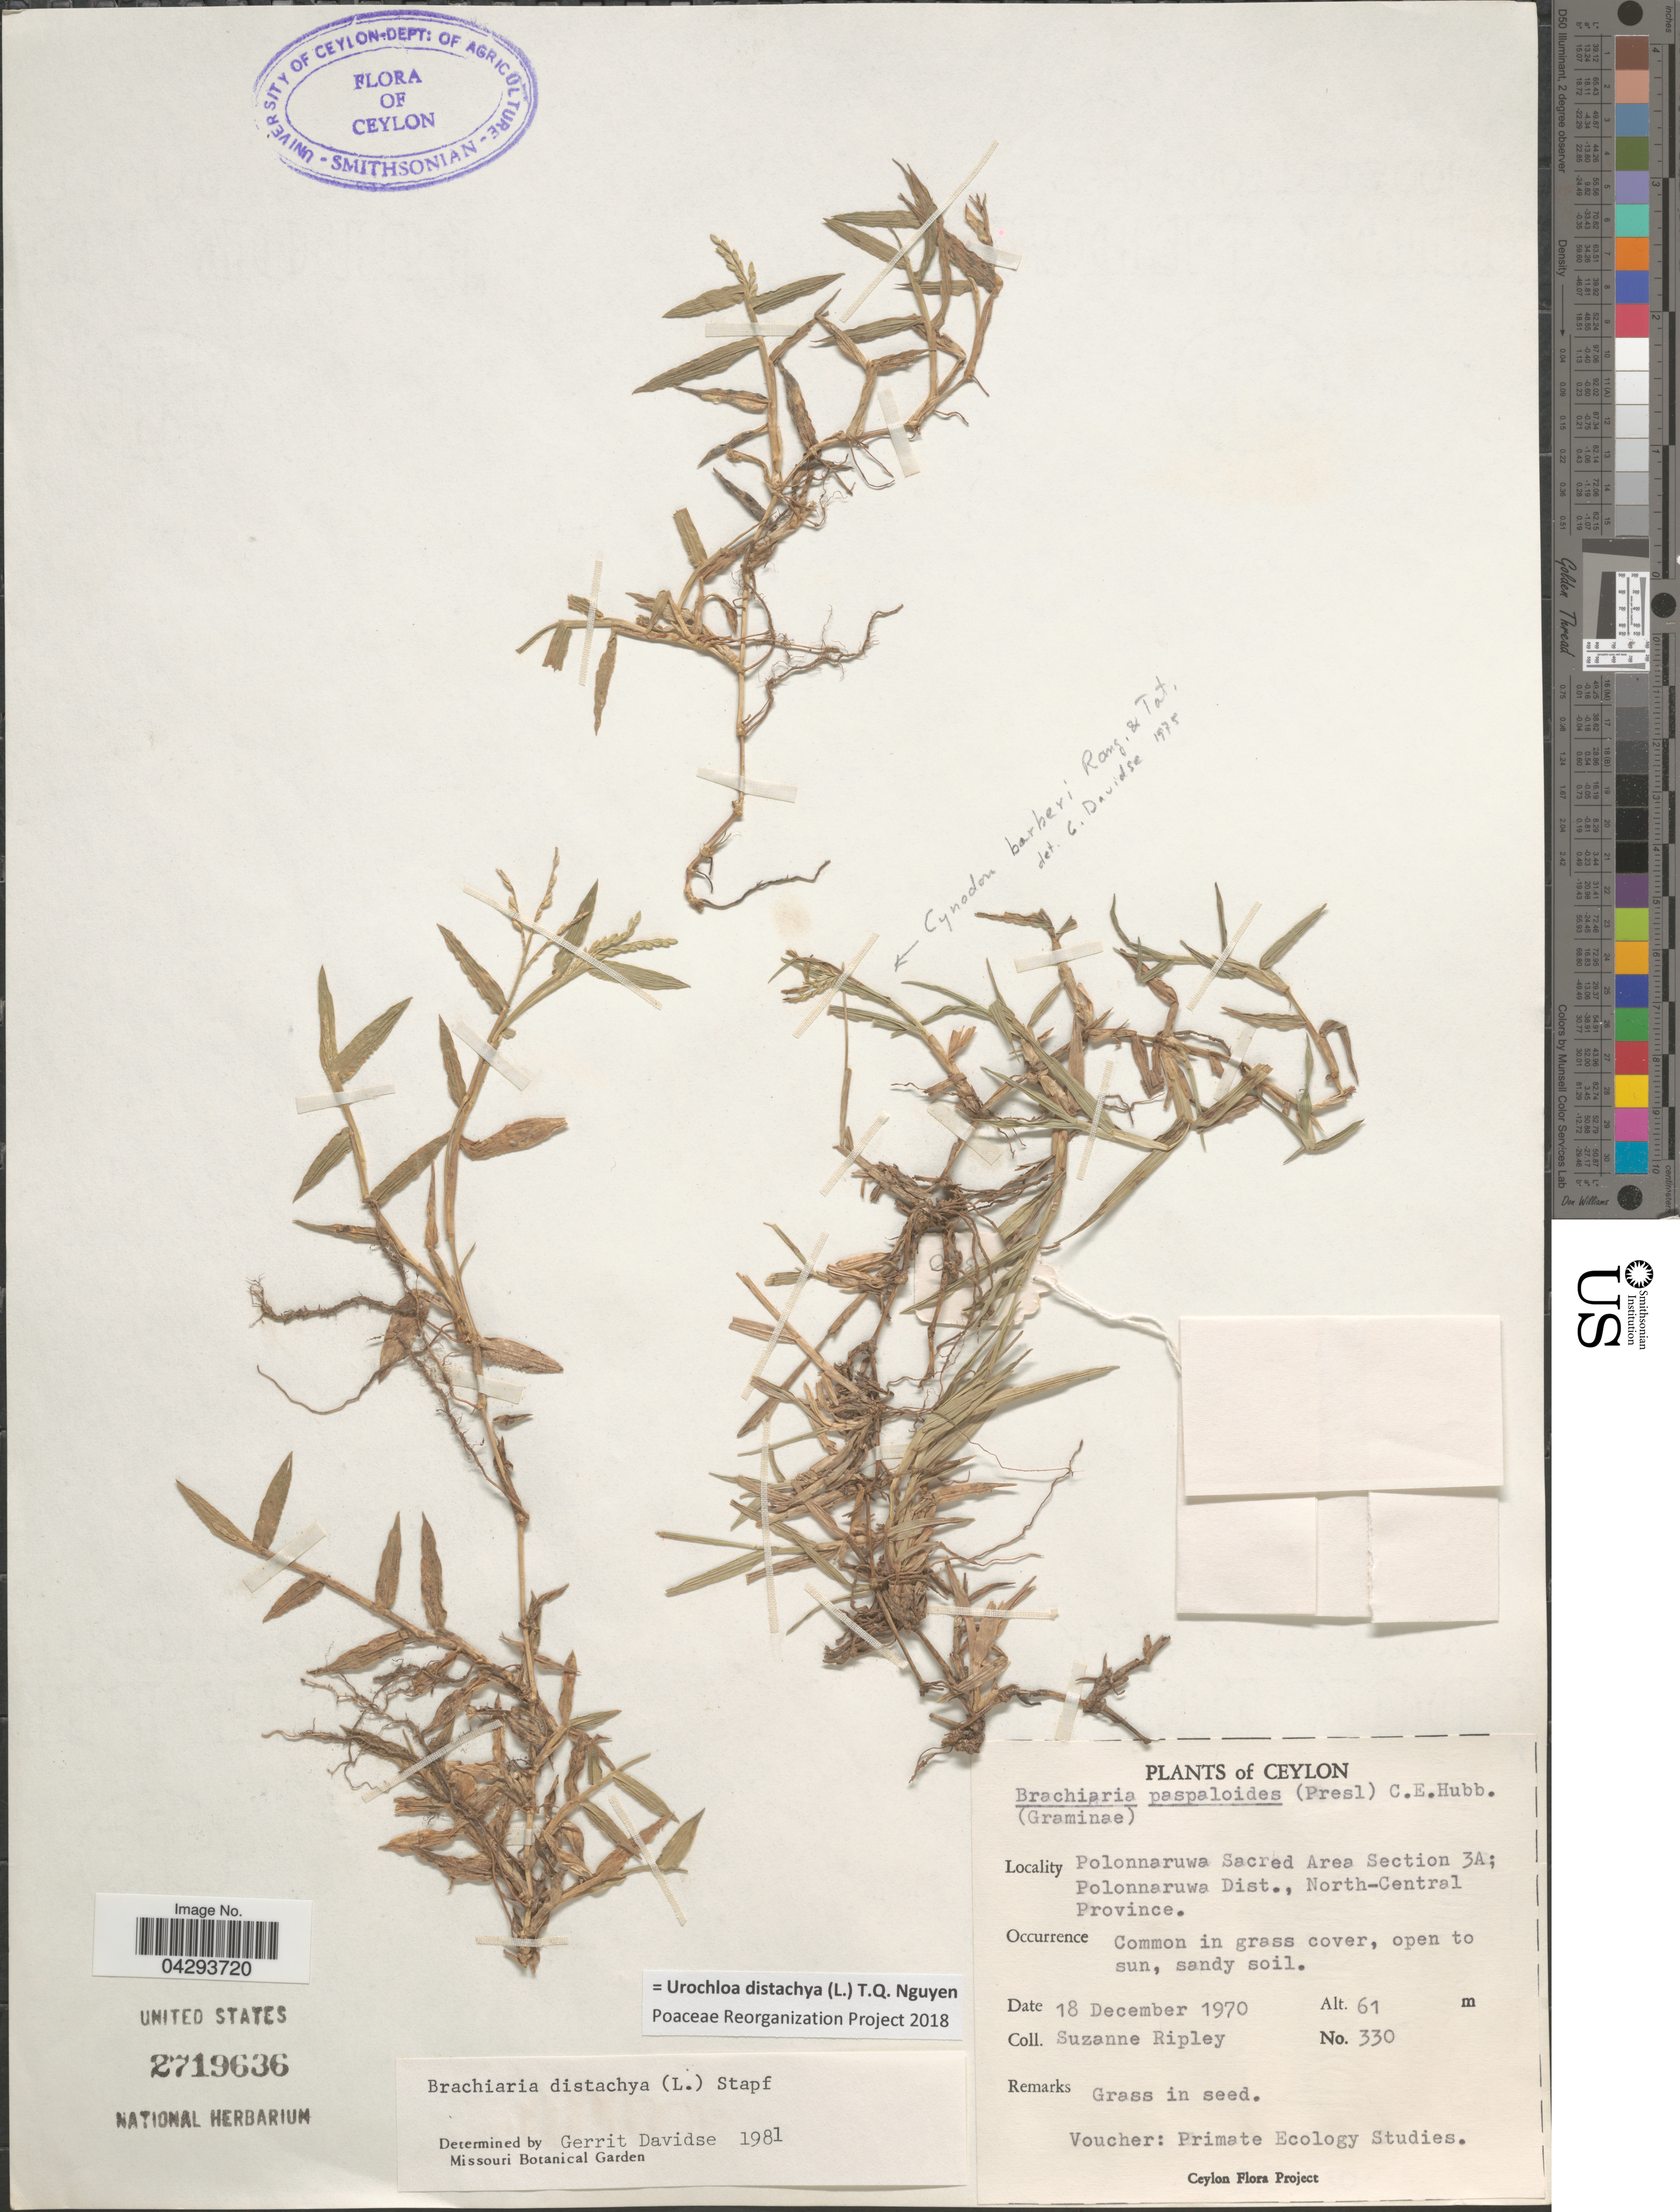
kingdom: Plantae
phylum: Tracheophyta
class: Liliopsida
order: Poales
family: Poaceae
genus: Urochloa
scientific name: Urochloa distachya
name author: (L.) T.Q. Nguyen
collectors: S. Ripley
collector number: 330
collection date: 1970-12-18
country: Sri Lanka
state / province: North Central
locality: Ceylon. Polonnaruwa Sacred Area Section 3A; Polonnaruwa Dist.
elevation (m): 61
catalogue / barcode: US 2719636